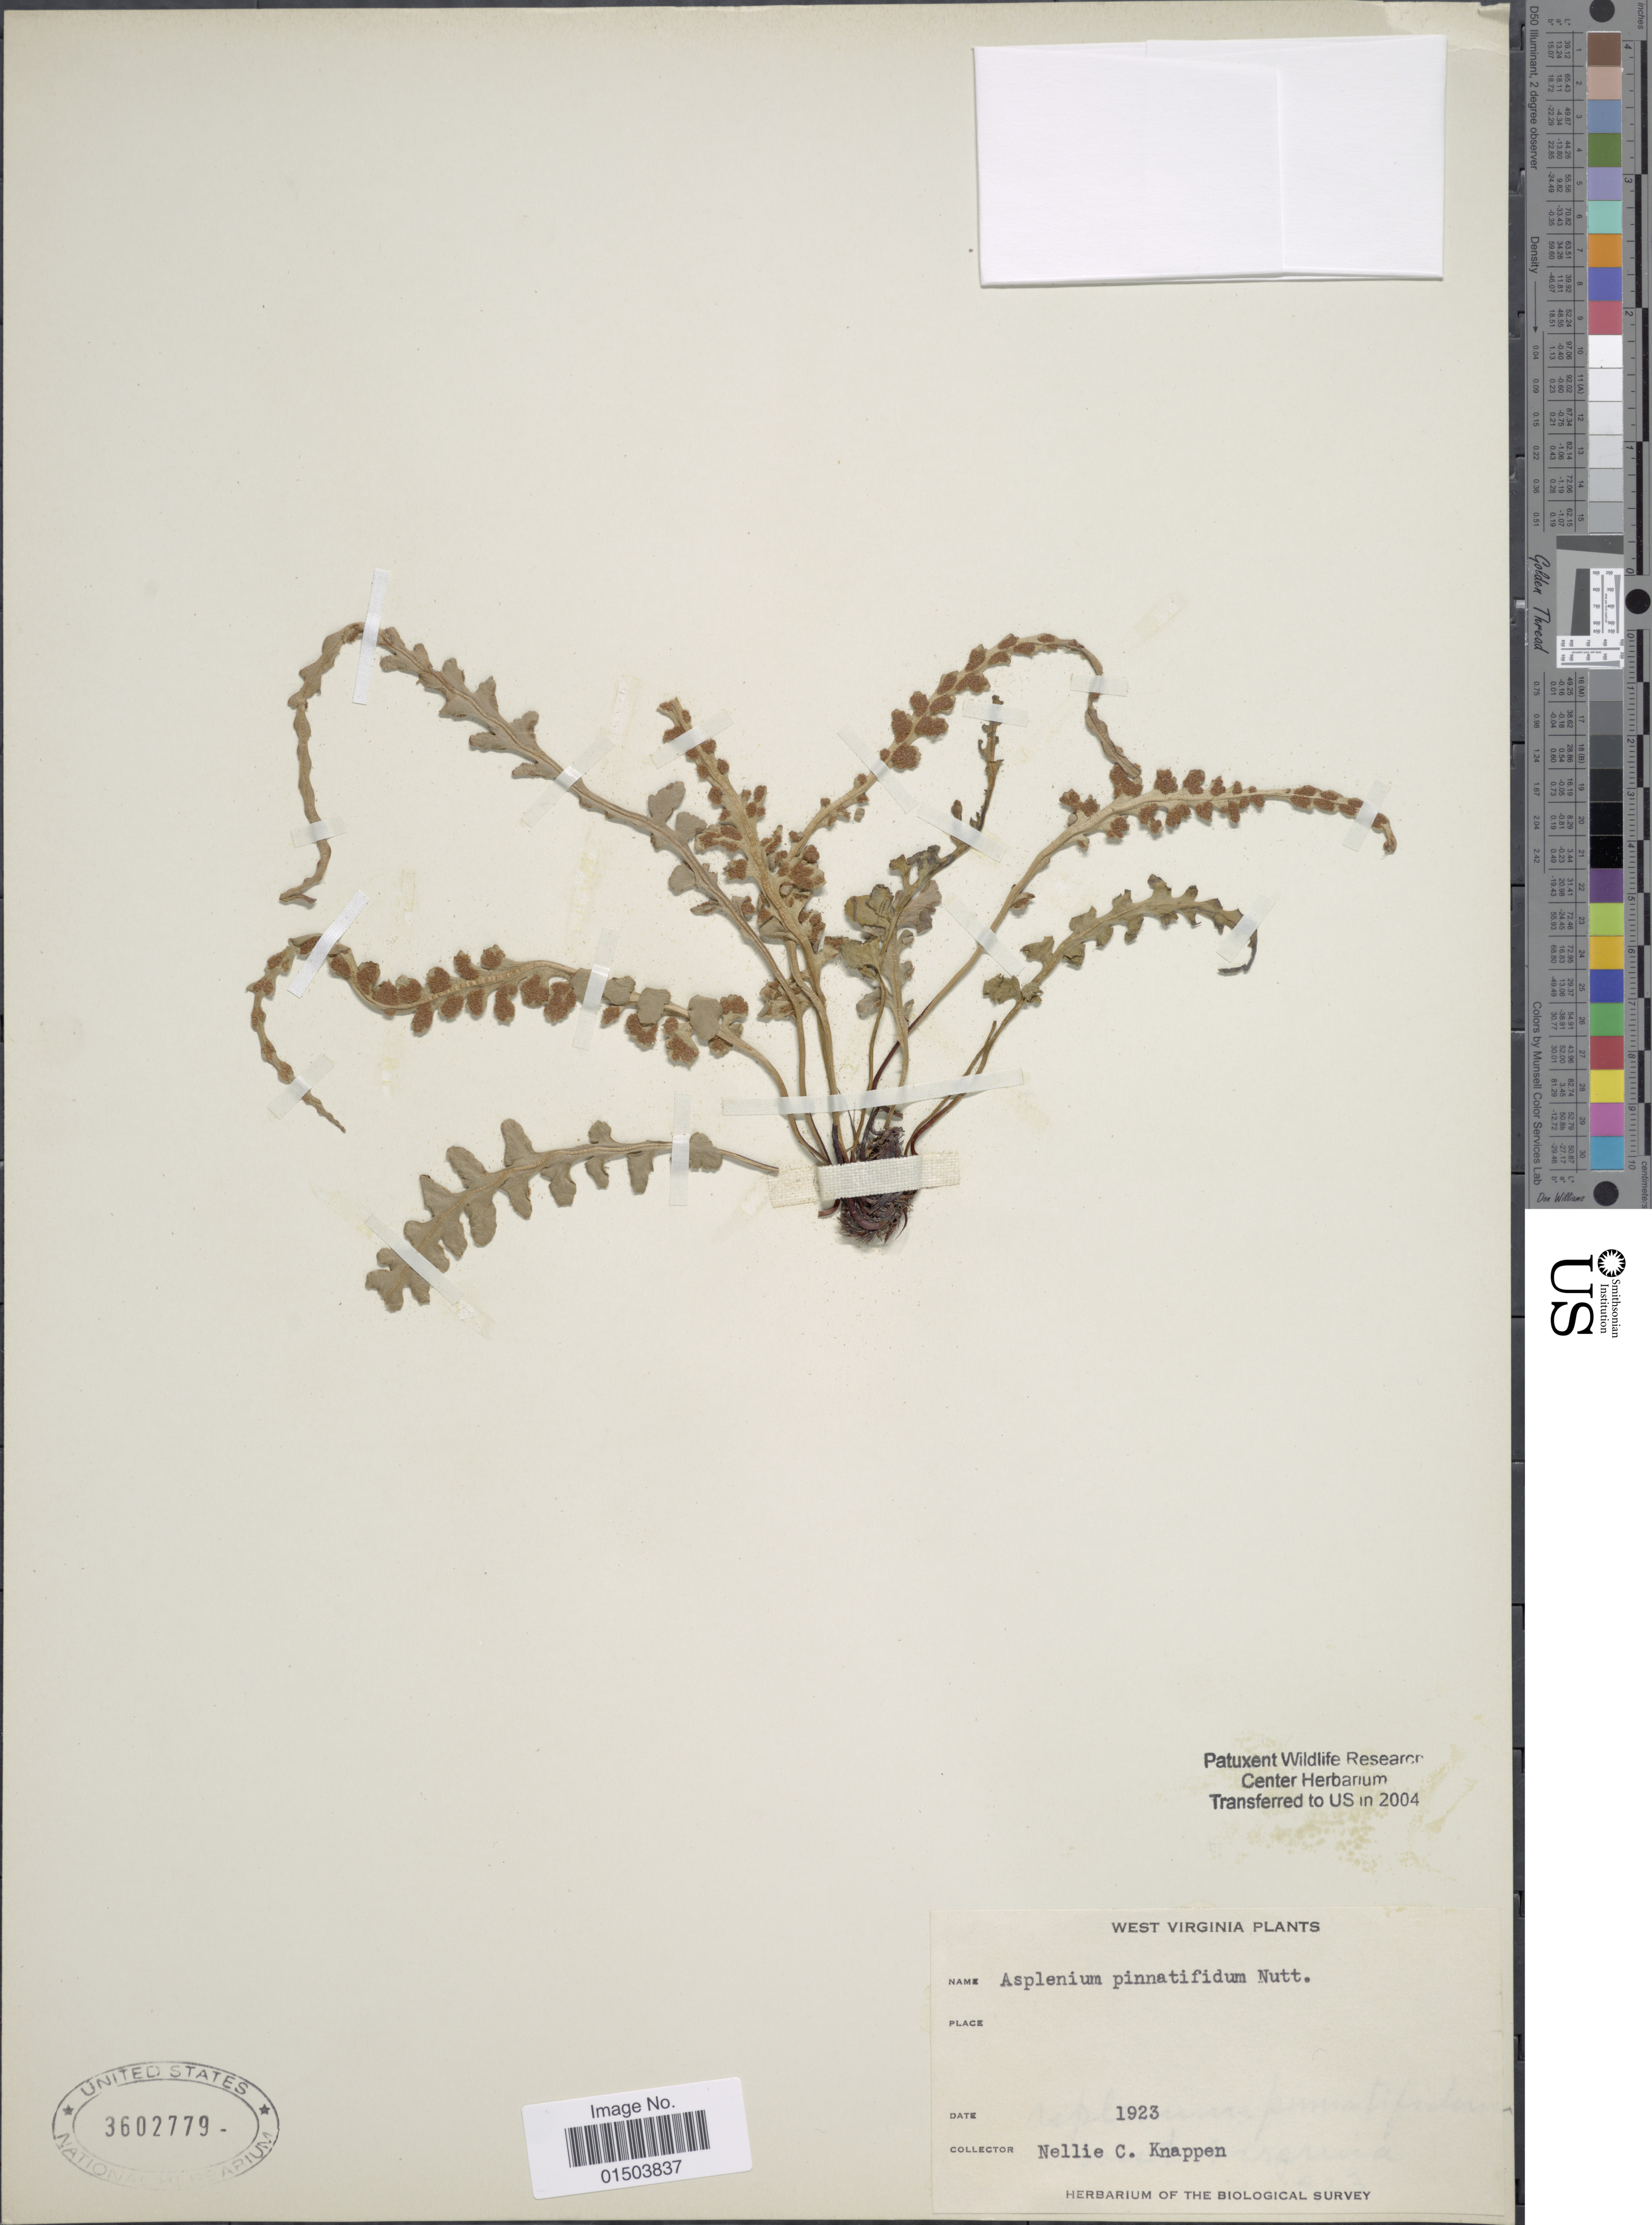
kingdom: Plantae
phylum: Tracheophyta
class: Polypodiopsida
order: Polypodiales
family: Aspleniaceae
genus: Asplenium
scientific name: Asplenium pinnatifidum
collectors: N. Knappen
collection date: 1923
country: United States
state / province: West Virginia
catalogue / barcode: US 3602779